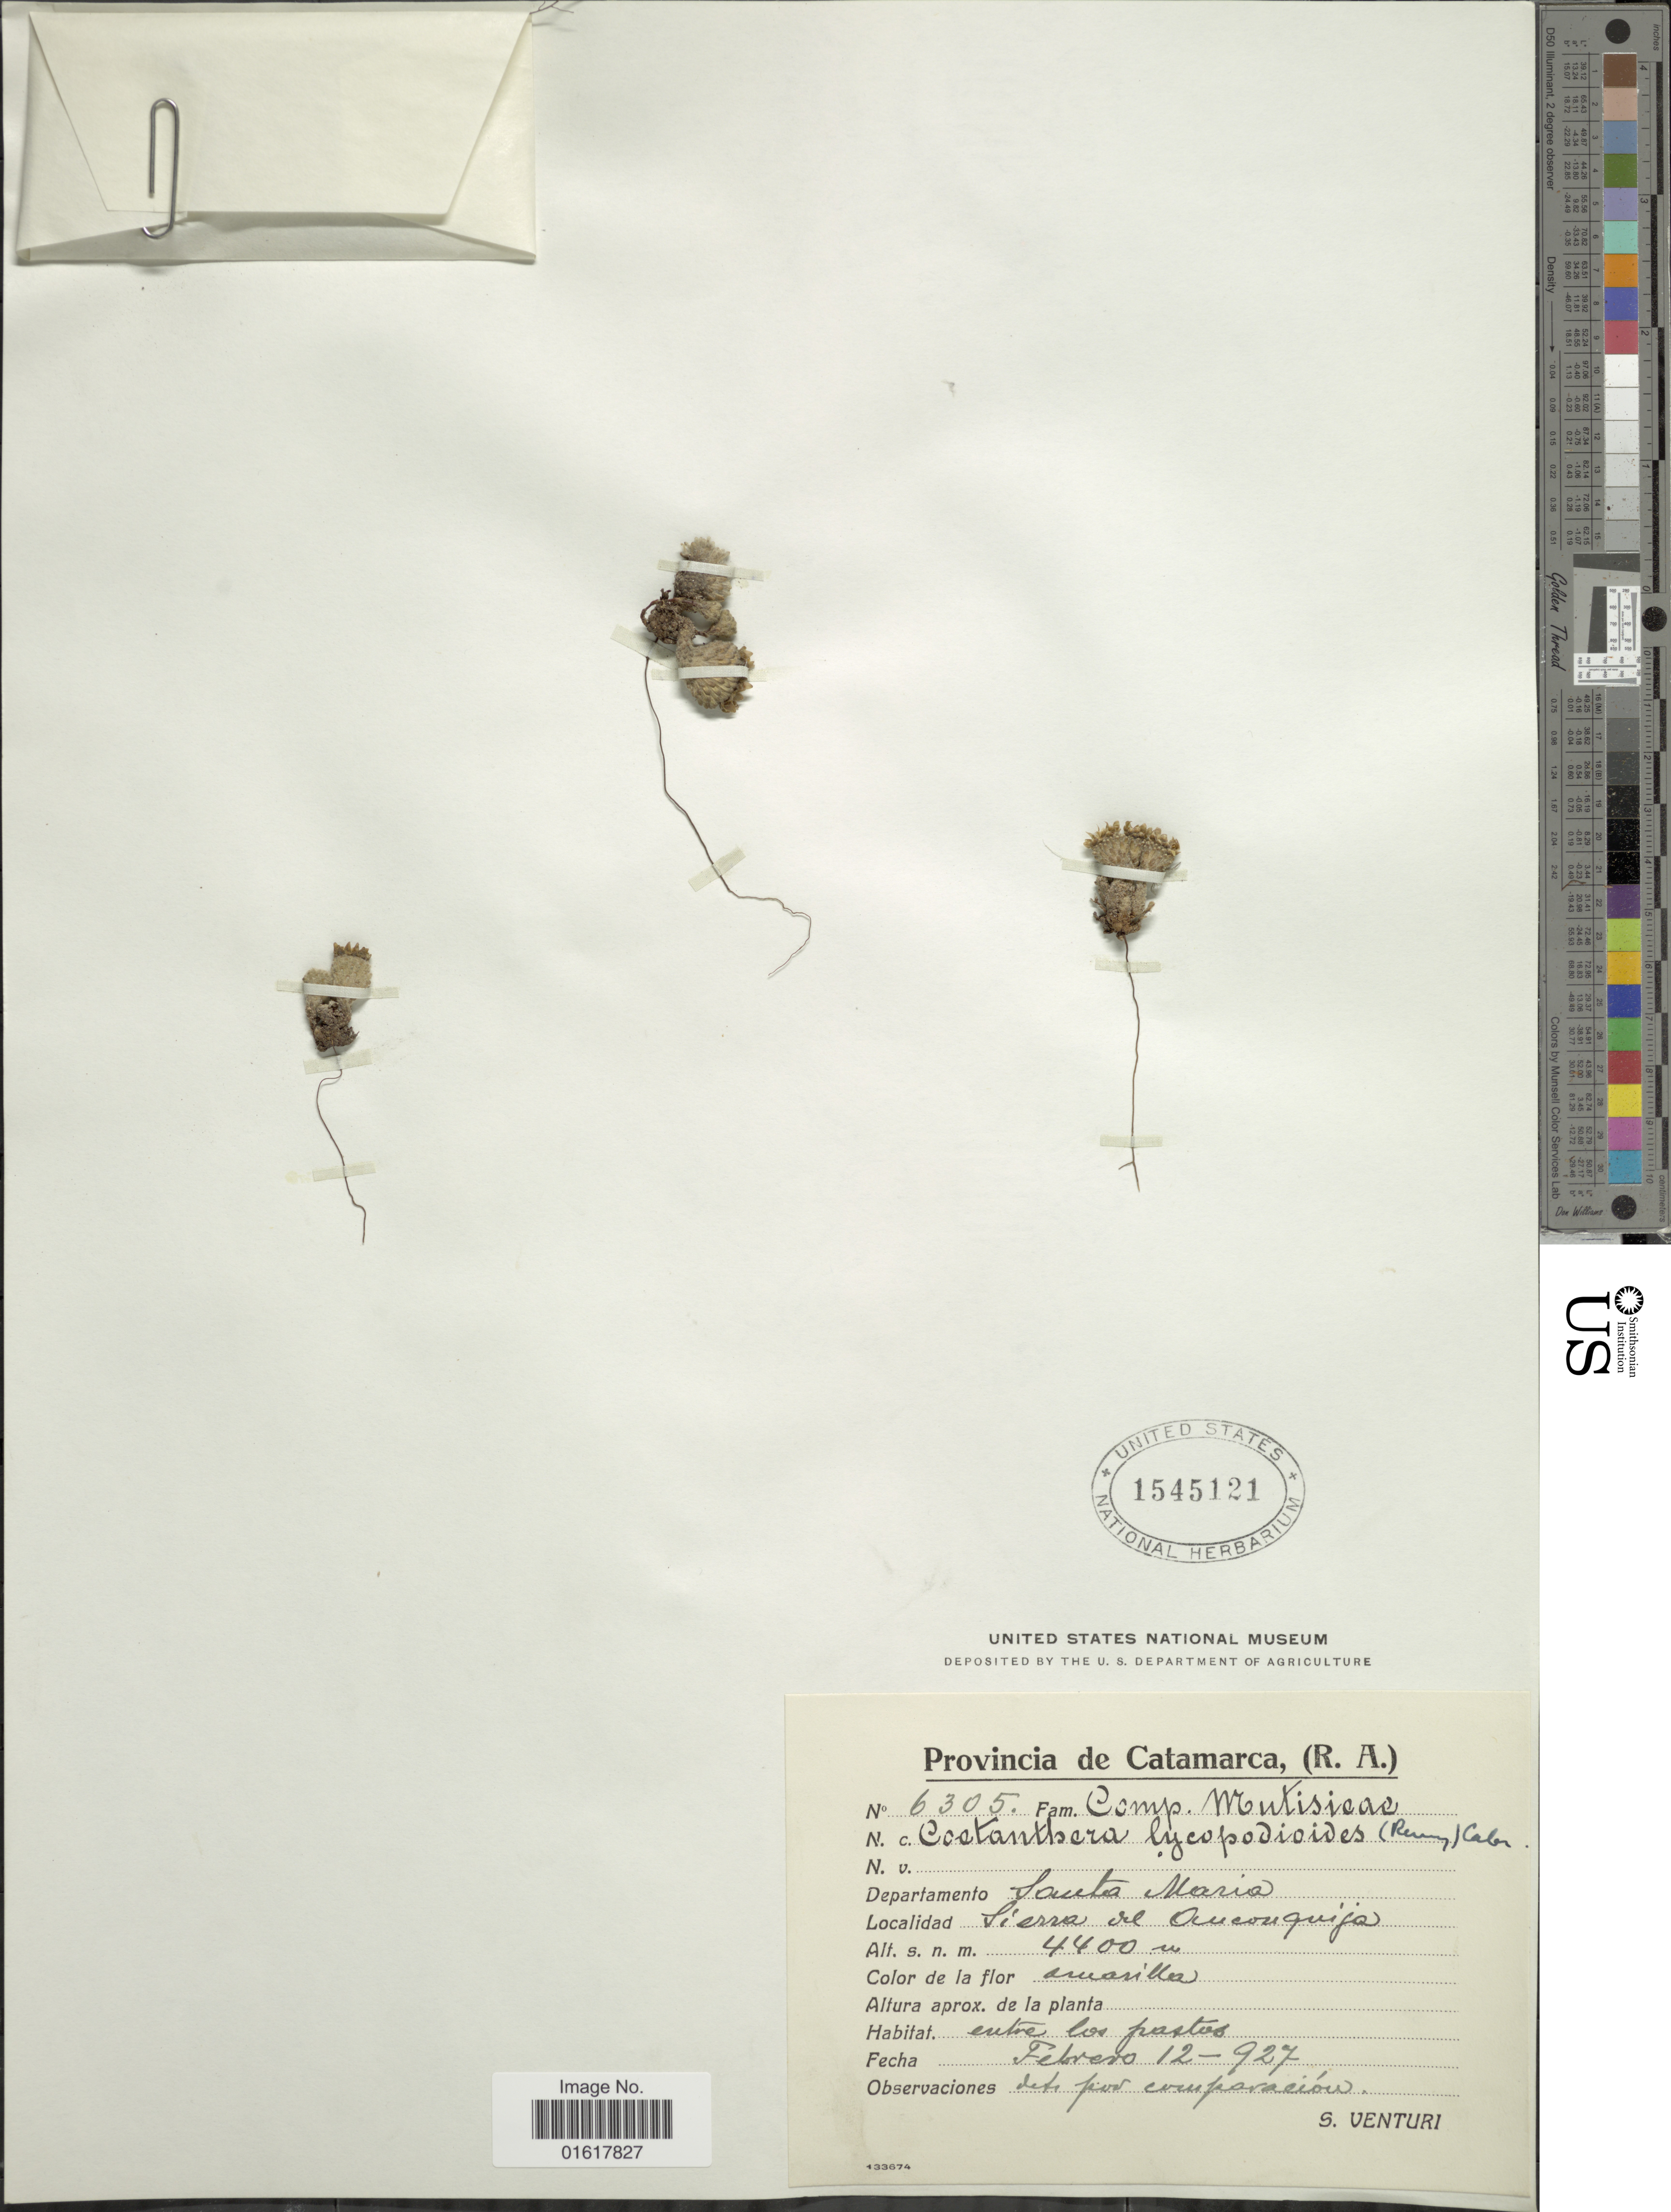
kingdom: Plantae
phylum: Tracheophyta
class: Magnoliopsida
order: Asterales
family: Asteraceae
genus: Chaetanthera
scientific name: Chaetanthera lycopodioides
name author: (J. Rémy) Cabrera ex Cabrera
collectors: S. Venturi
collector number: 6305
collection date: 1927-02-12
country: Argentina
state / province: Catamarca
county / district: Santa Maria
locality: Sierra del Aconquija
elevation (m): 4400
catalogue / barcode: US 154121